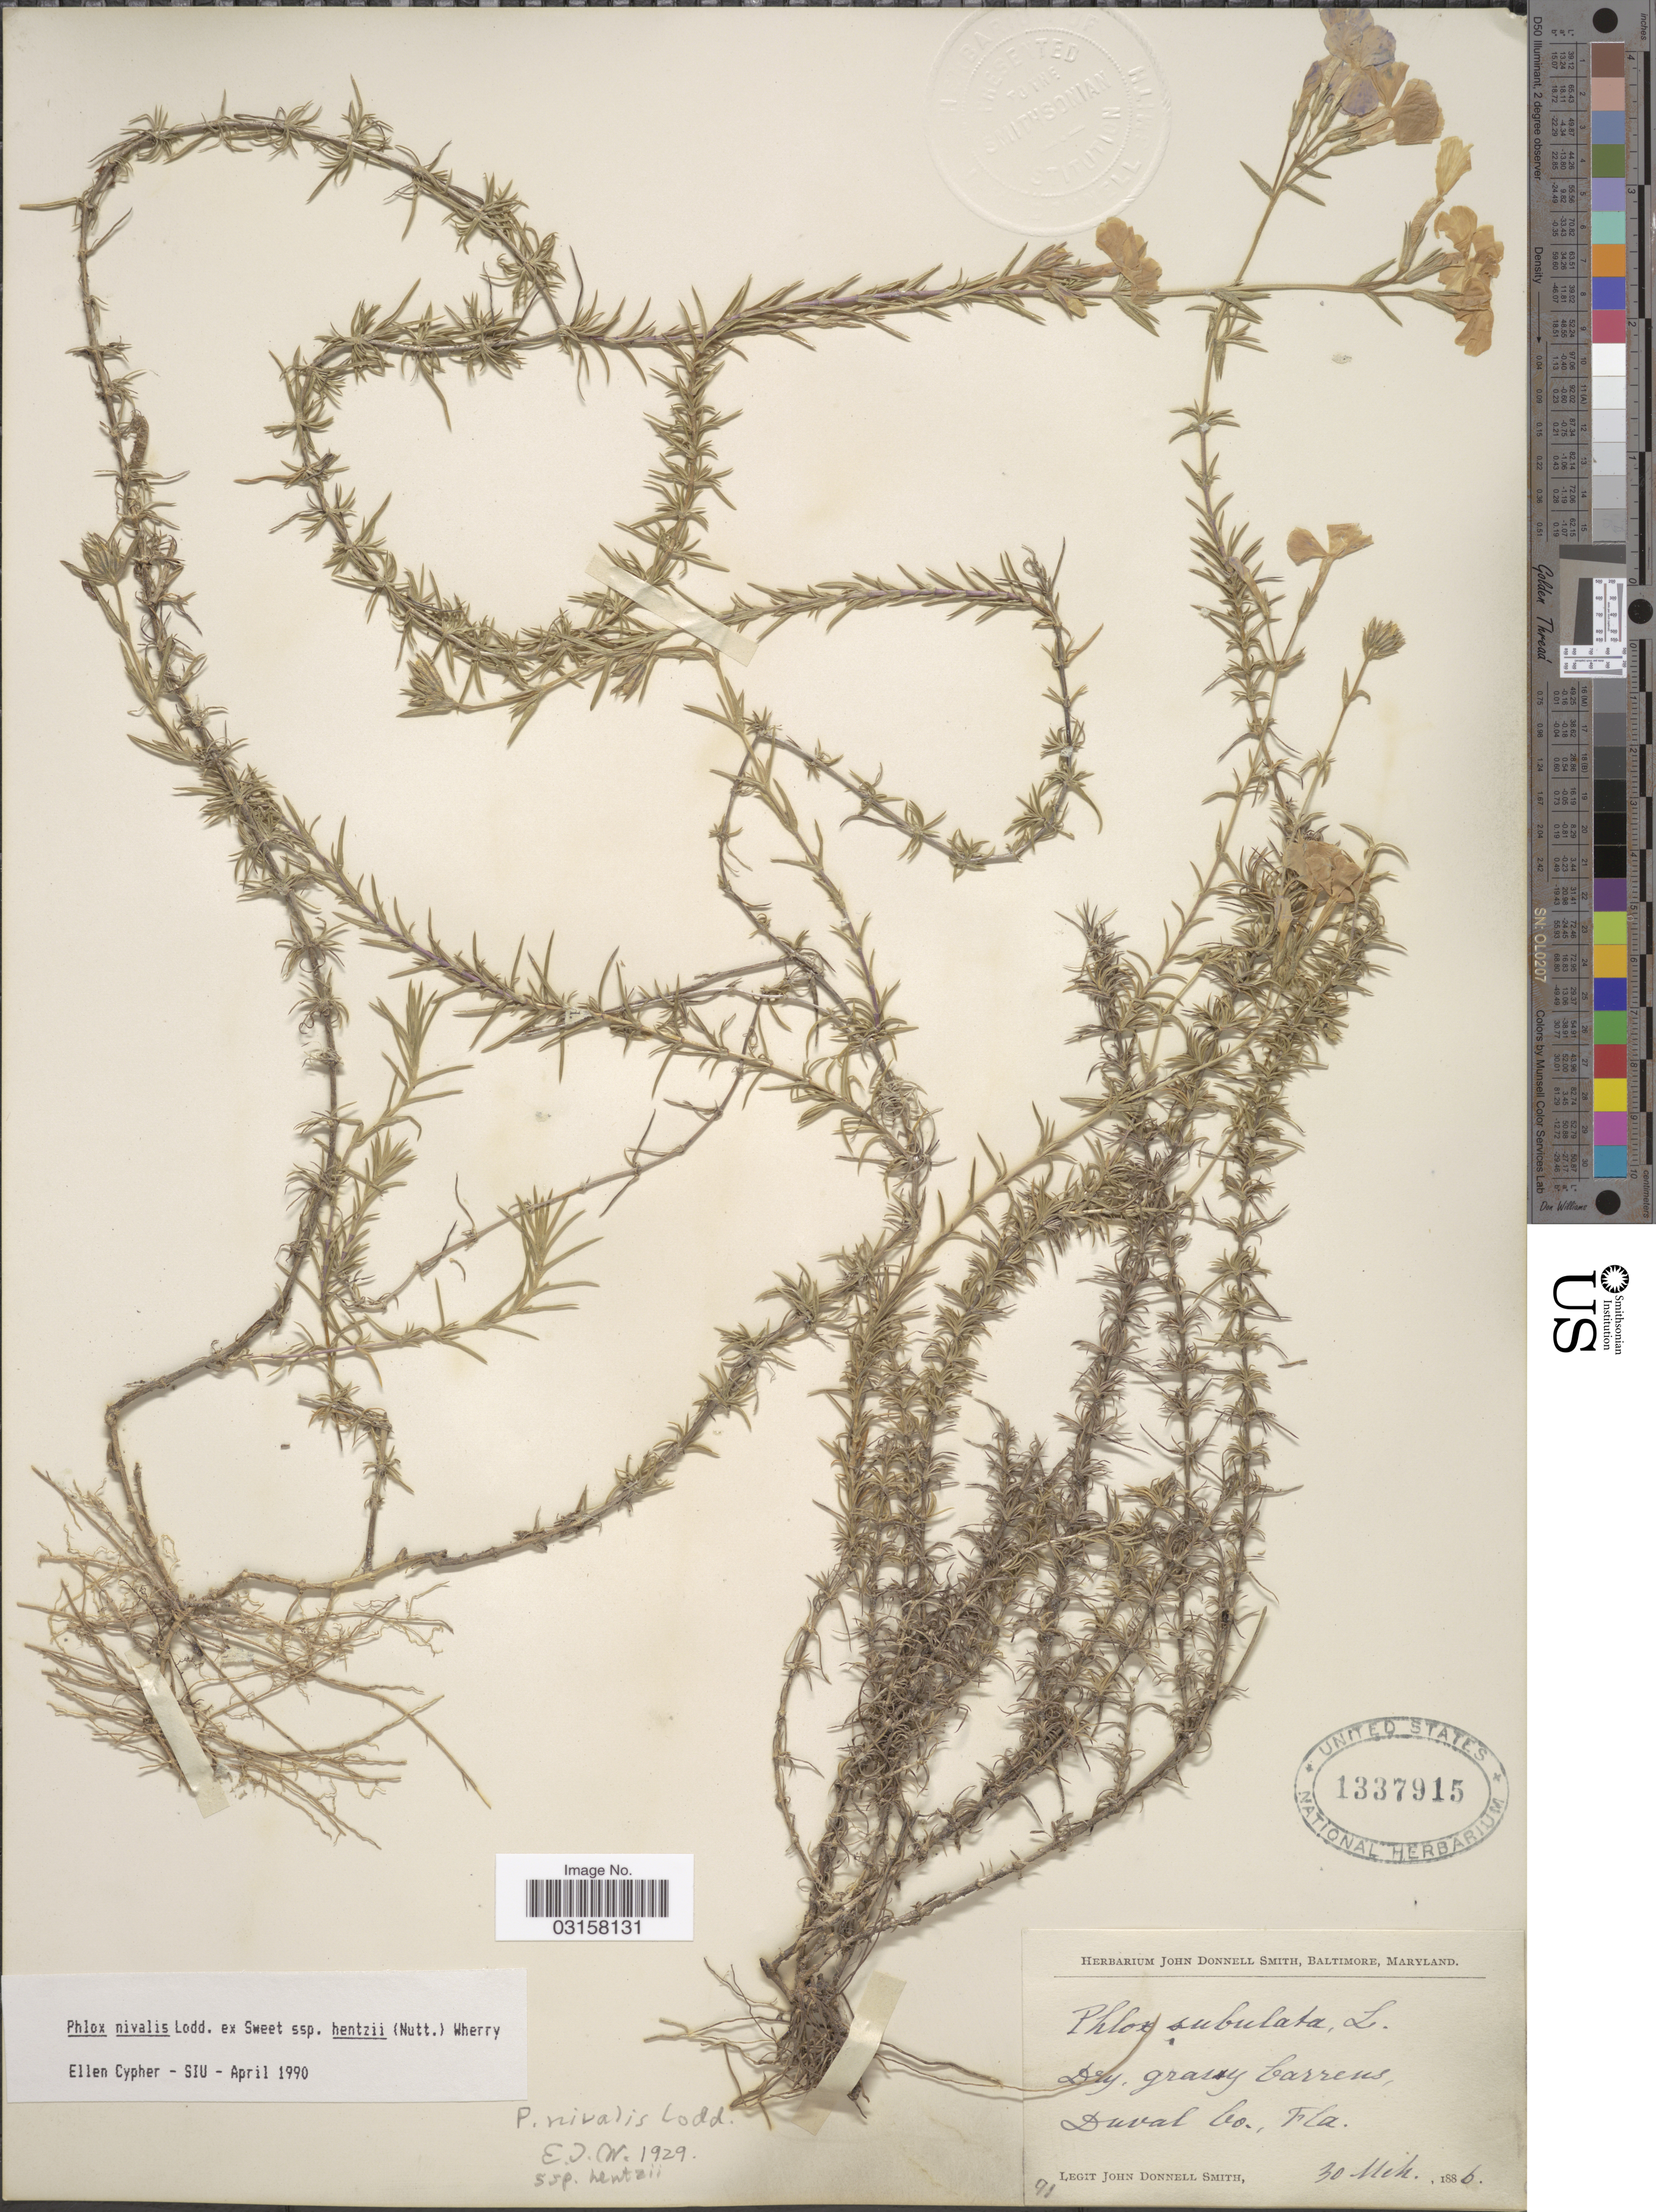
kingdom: Plantae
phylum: Tracheophyta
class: Magnoliopsida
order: Ericales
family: Polemoniaceae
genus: Phlox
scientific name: Phlox nivalis subsp. nivalis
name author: Lodd. ex Sweet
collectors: J. Donnell Smith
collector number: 91?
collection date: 1886-03-30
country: United States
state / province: Florida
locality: Duval Co.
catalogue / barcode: US 1337915